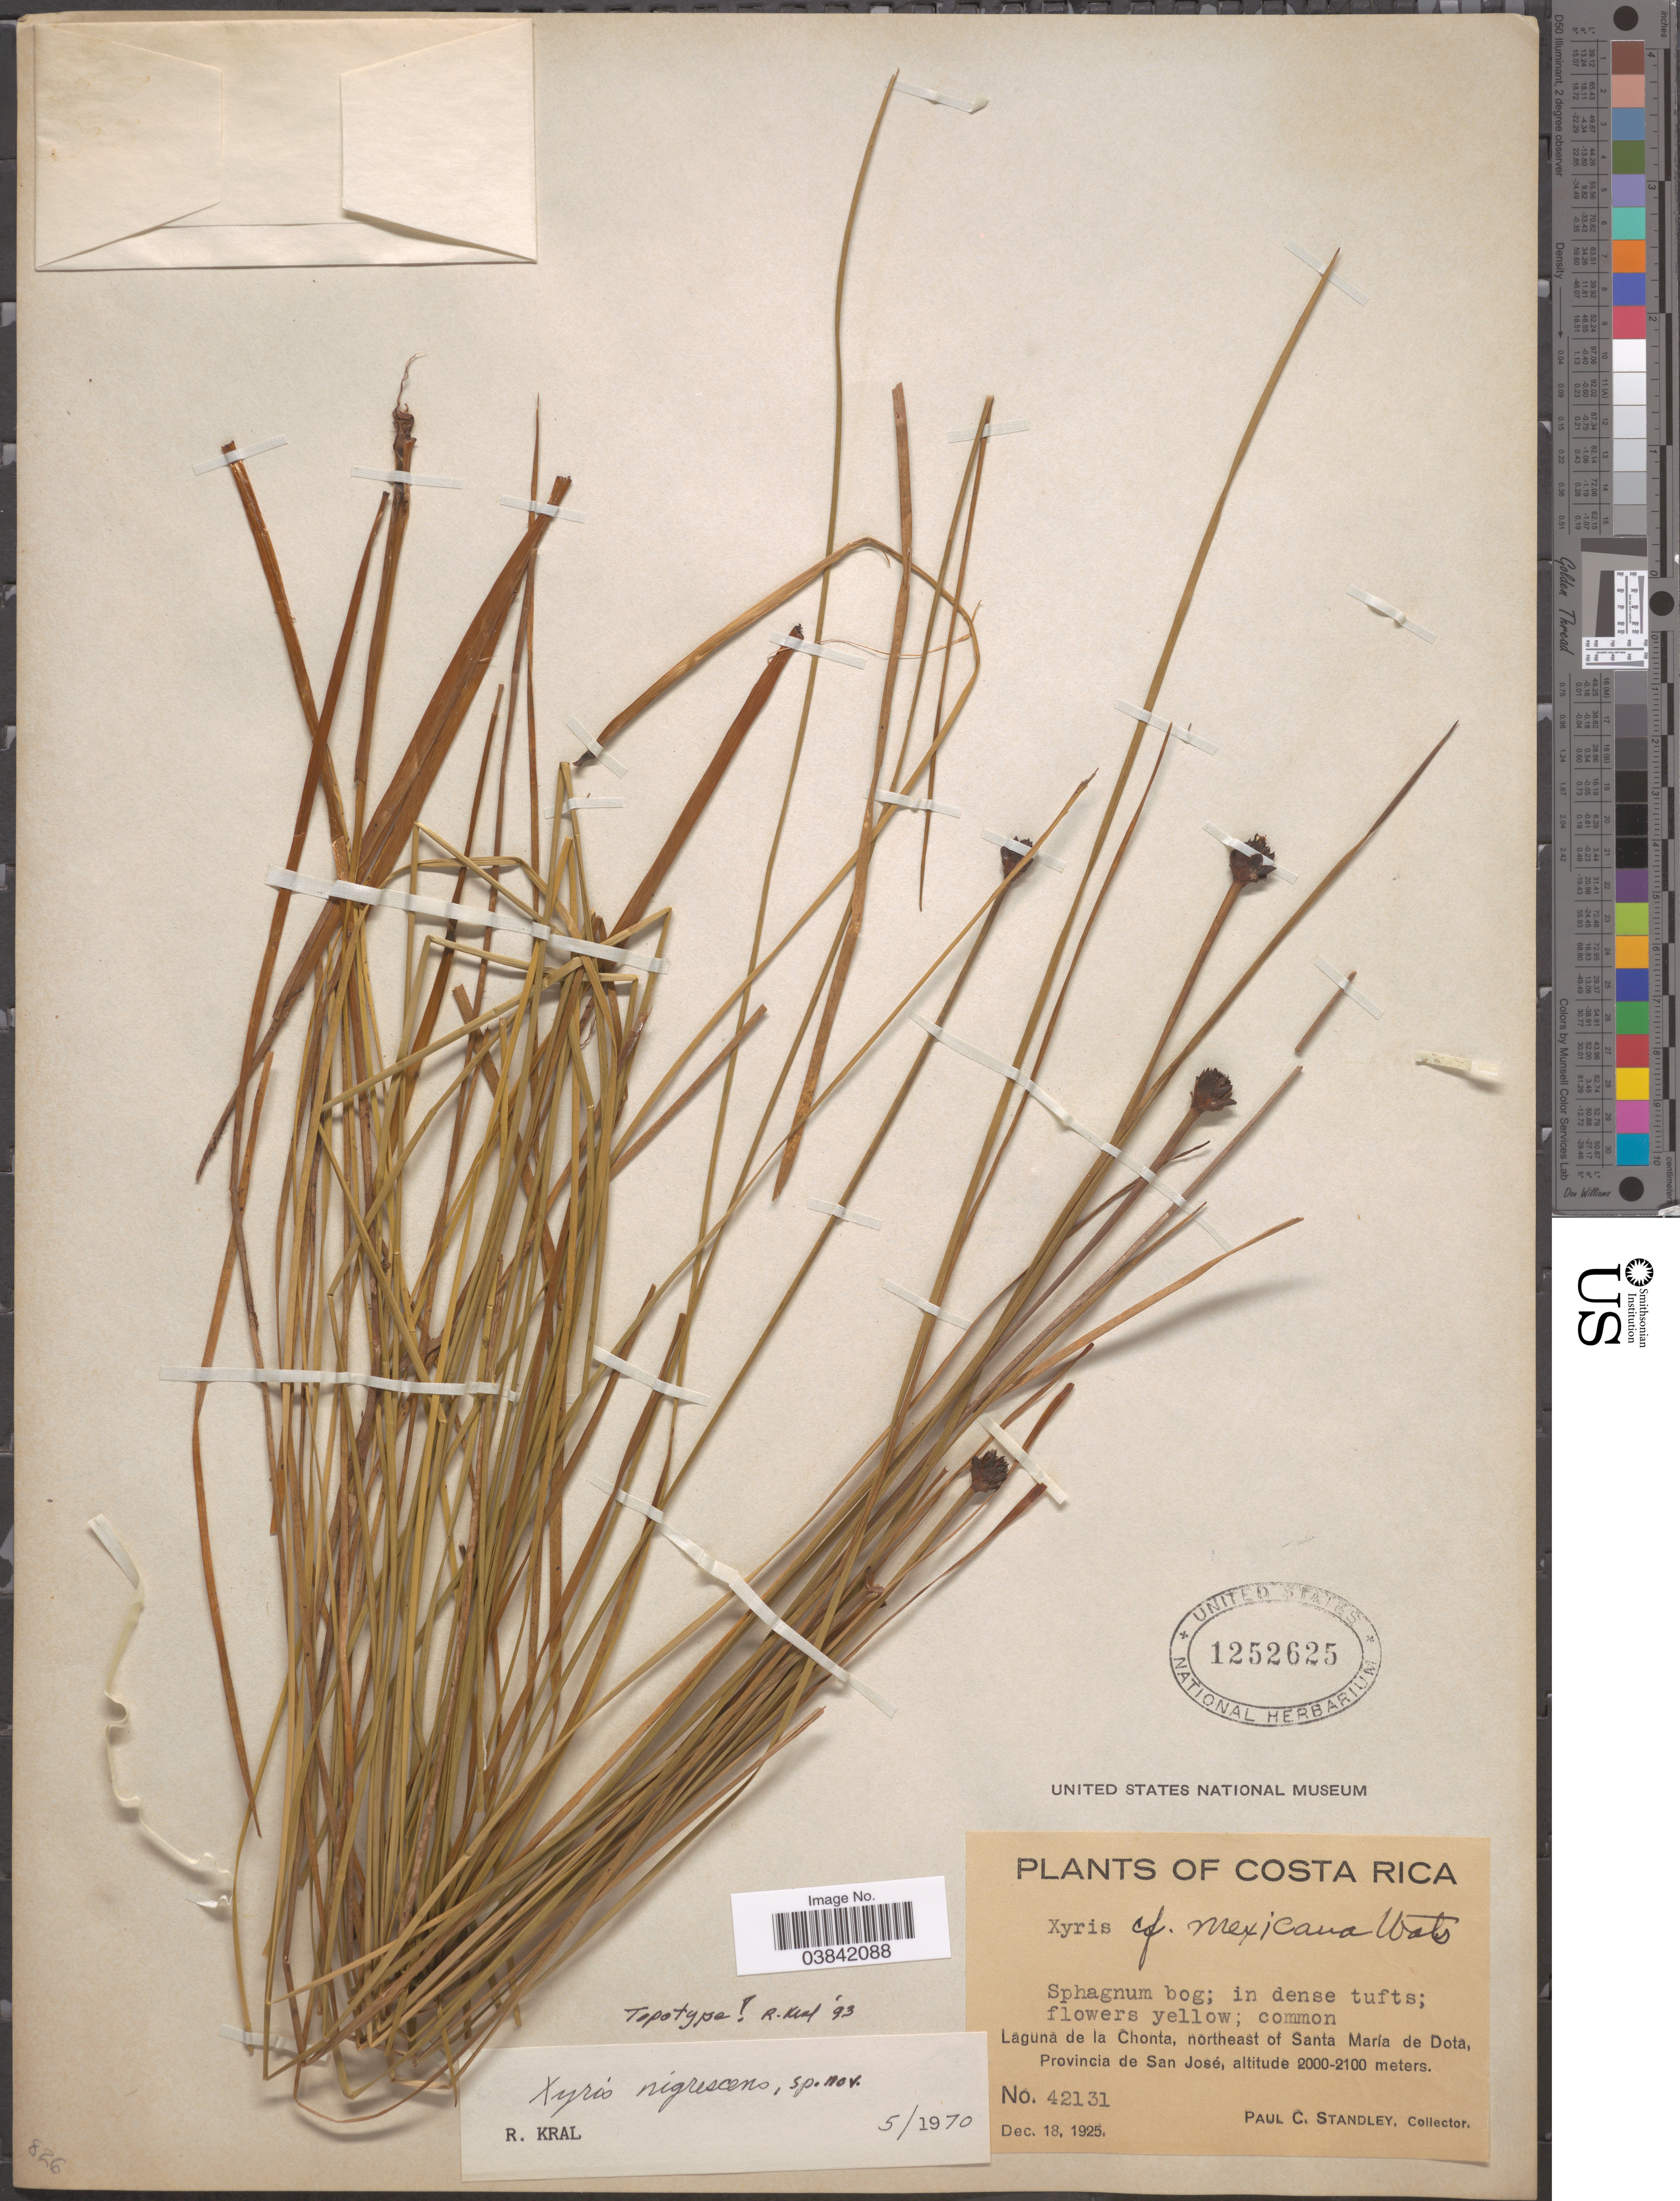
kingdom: Plantae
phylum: Tracheophyta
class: Liliopsida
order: Poales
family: Xyridaceae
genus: Xyris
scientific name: Xyris nigrescens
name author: Kral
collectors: P. C. Standley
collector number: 42131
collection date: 1925-12-18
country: Costa Rica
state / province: San José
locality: Laguna de la Chonta, northeast of Santa María de Dota.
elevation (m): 2000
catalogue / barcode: US 1252625